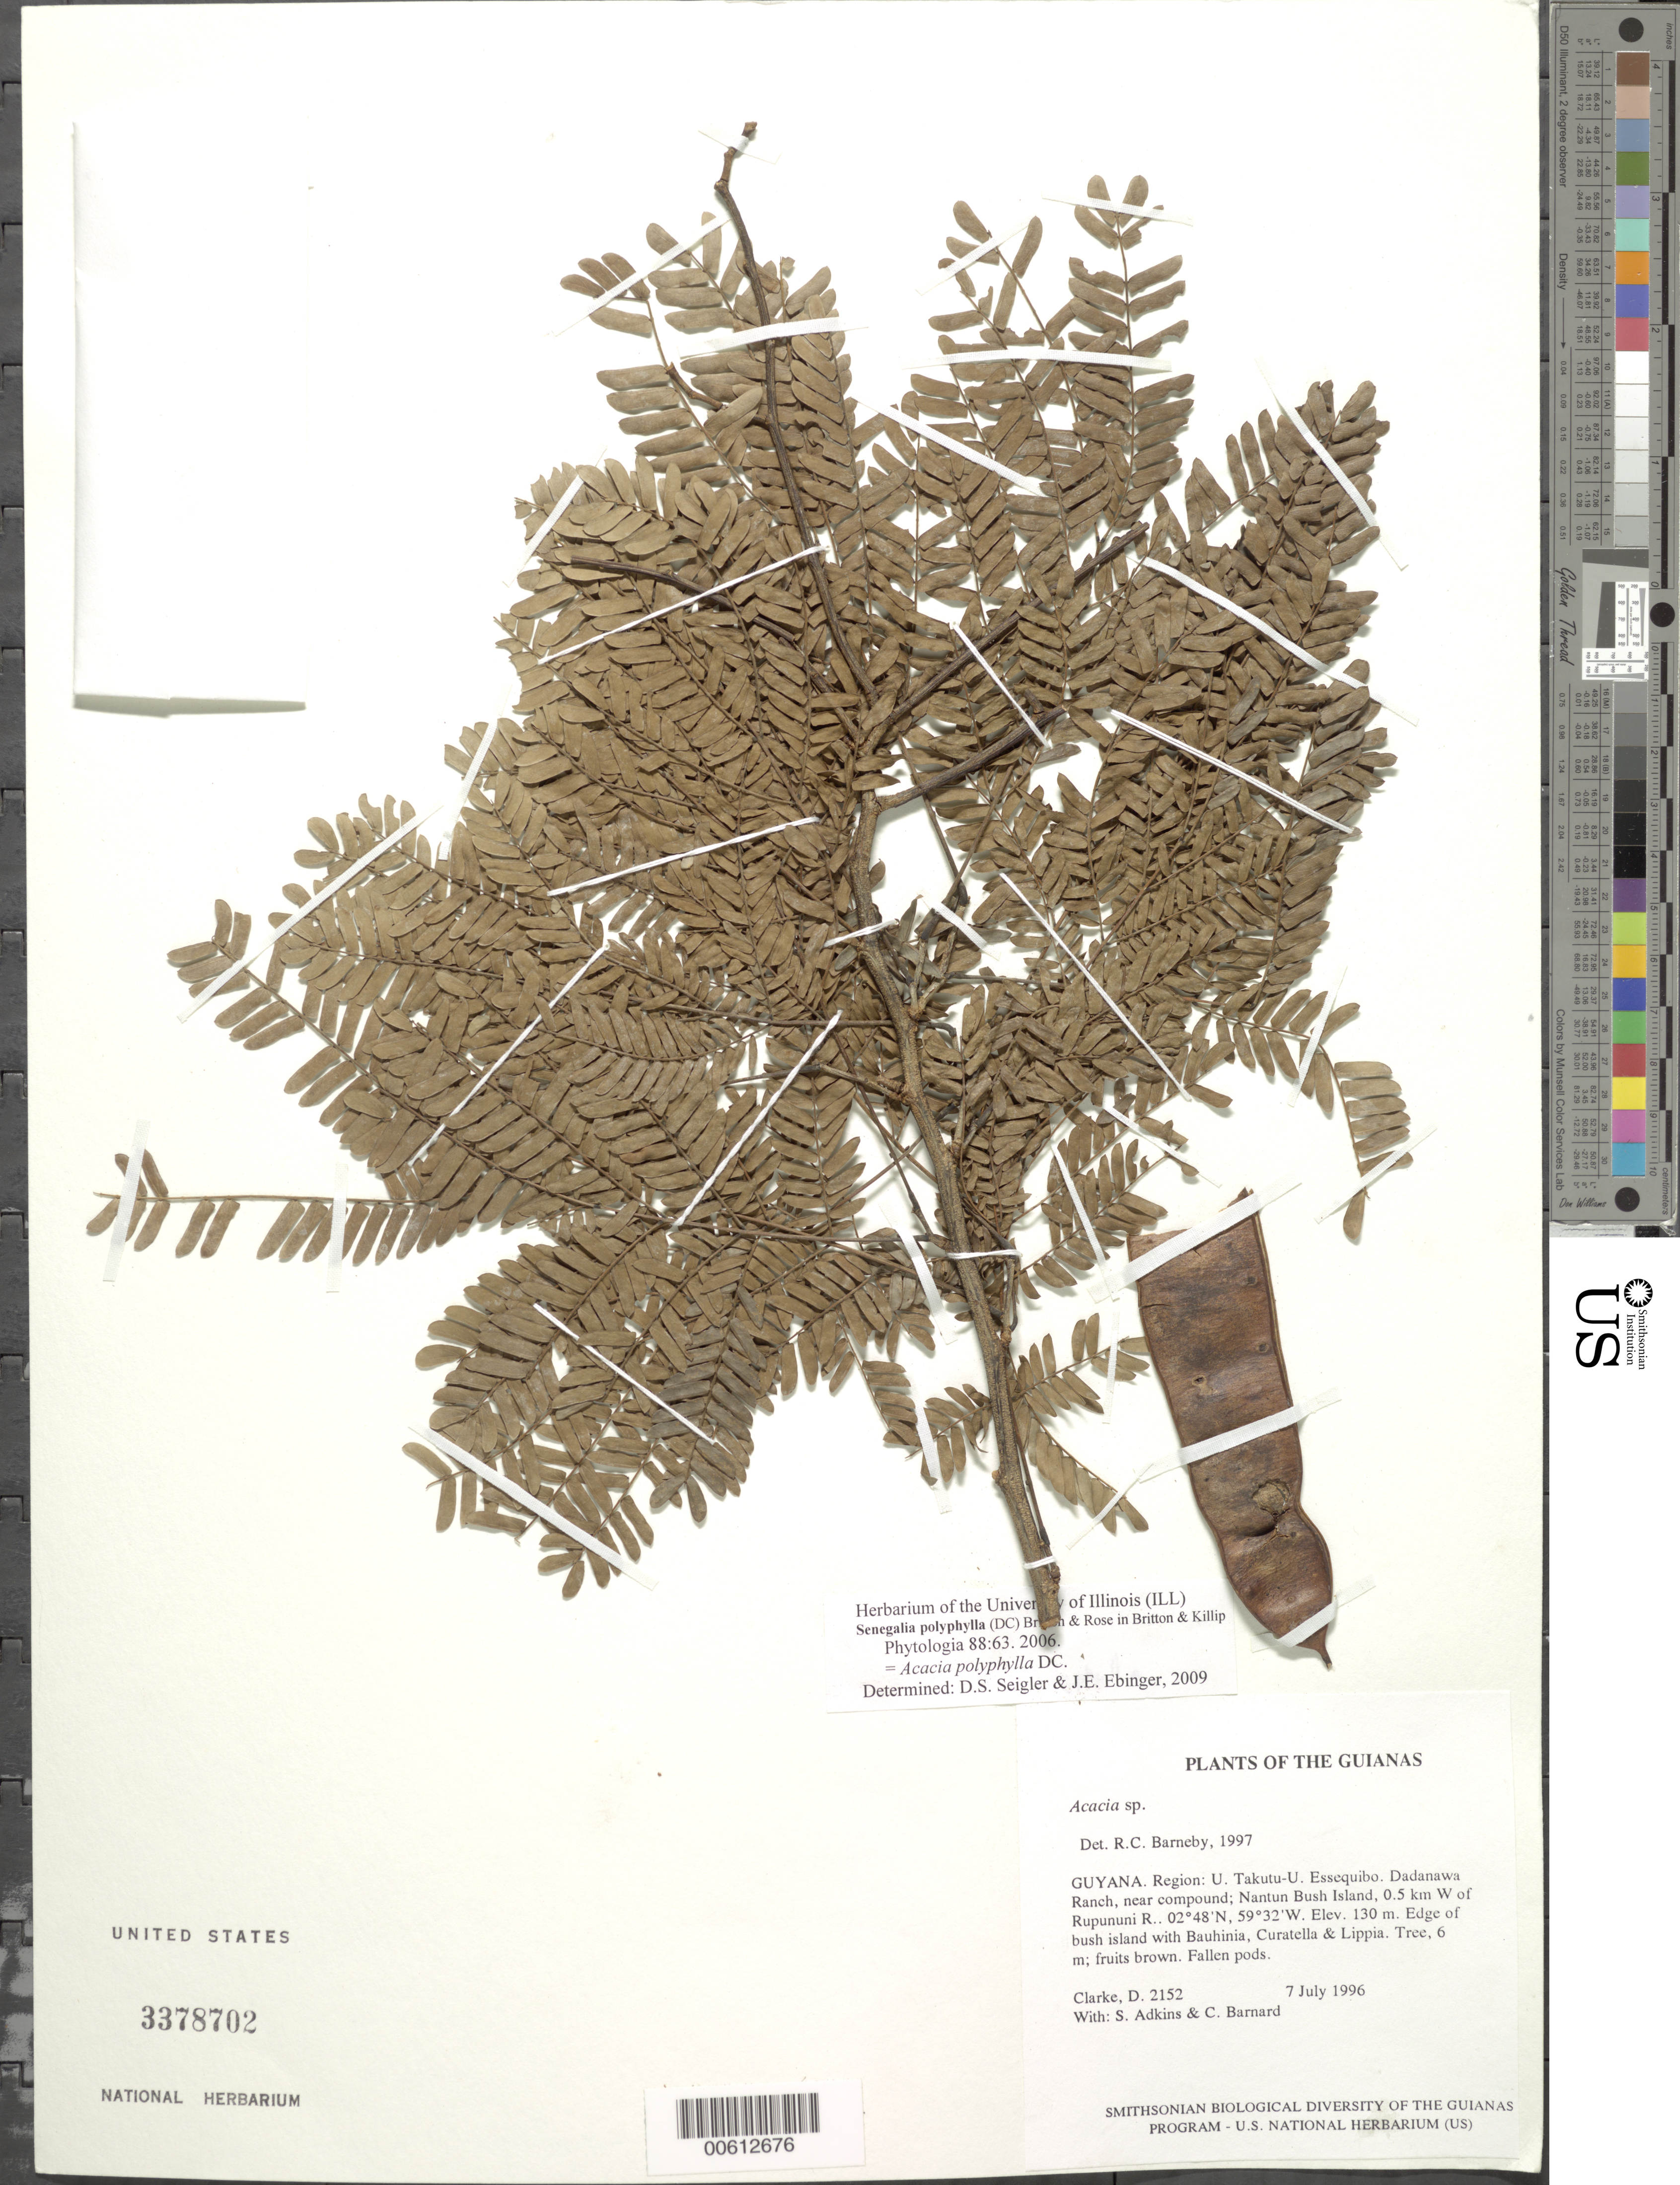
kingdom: Plantae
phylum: Tracheophyta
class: Magnoliopsida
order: Fabales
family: Fabaceae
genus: Senegalia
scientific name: Senegalia polyphylla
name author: (DC.) Britton & Rose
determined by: Seigler, David S.; Ebinger, J. E.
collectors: H. D. Clarke, S. Adkins & C. Bernard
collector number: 2152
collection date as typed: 7 July 1996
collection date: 1996-07-07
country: Guyana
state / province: U. Takutu-U. Essequibo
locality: Dadanawa Ranch, near compound; Nantun Bush Island, 0.5 km W of Rupununi R.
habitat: Edge of bush island with Bauhinia, Curatella & Lippia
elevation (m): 130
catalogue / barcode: US 3378702